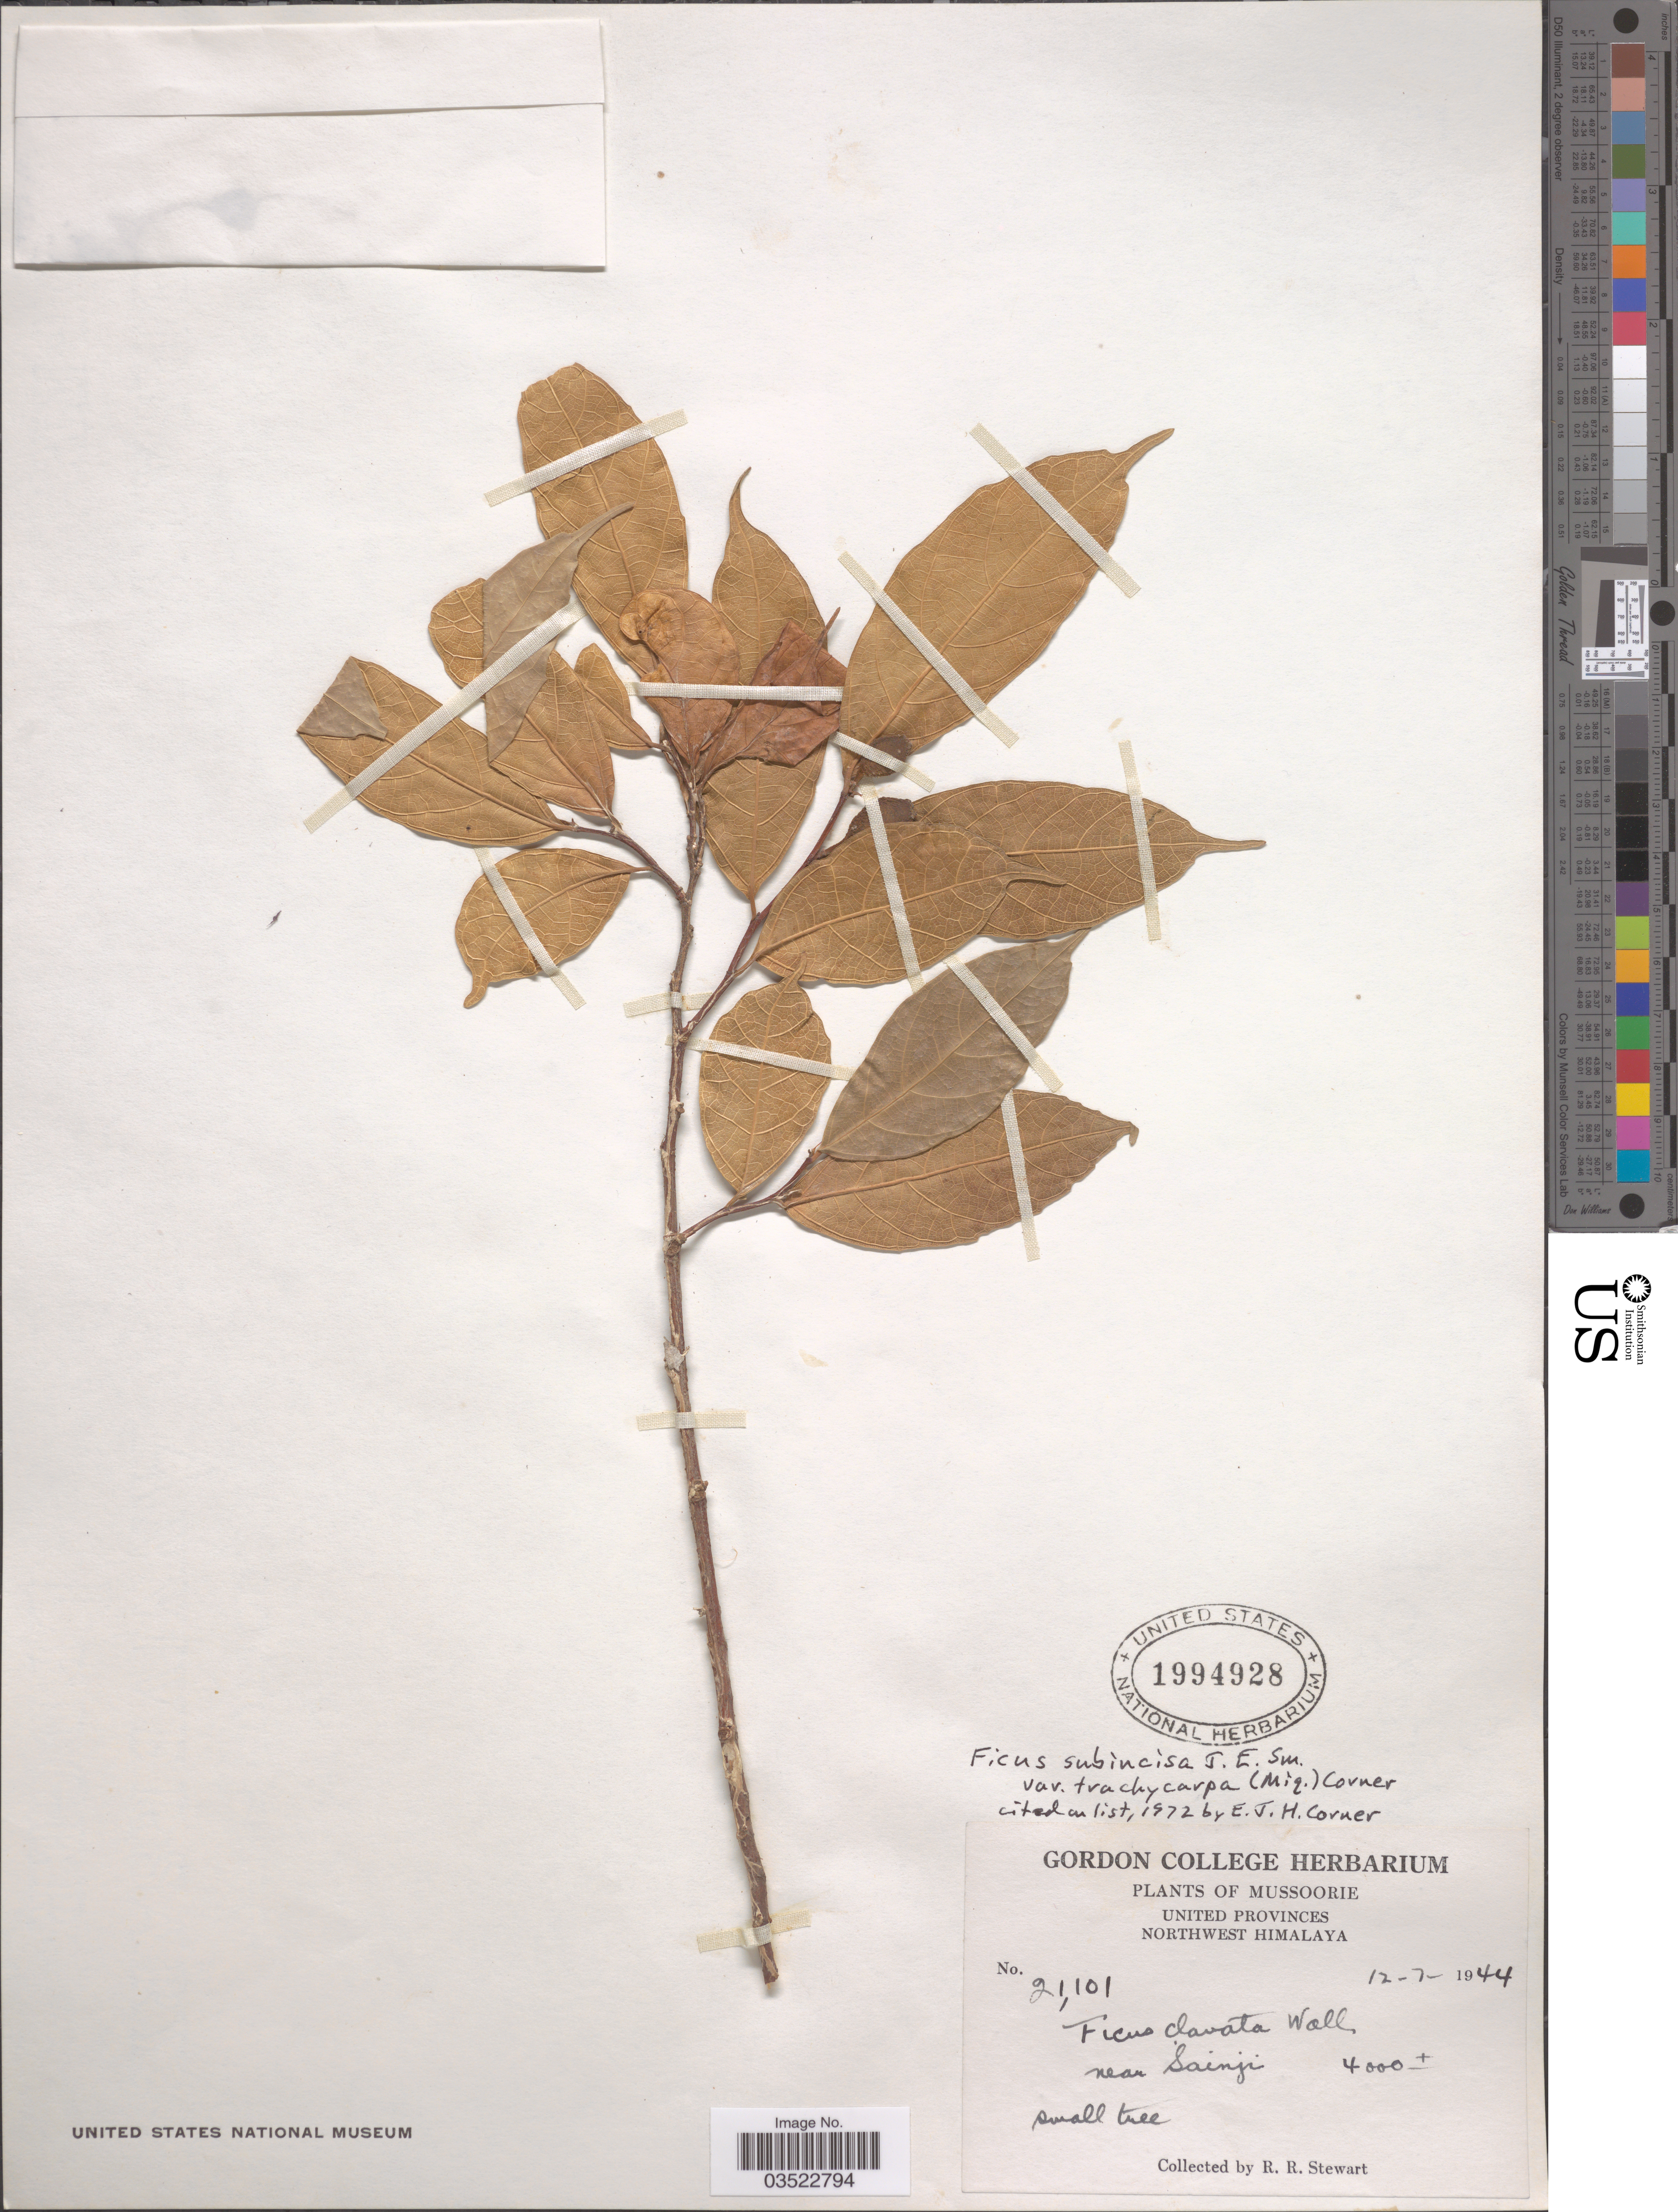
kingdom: Plantae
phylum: Tracheophyta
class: Magnoliopsida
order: Rosales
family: Moraceae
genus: Ficus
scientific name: Ficus subincisa var. trachycarpa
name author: (Miq.) Corner ex Chater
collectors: R. Stewart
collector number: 21101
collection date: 1944-07-12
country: India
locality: Mussoorie. United Provinces. Northwest Himalaya. Near Sainji.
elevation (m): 1219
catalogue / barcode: US 1994928